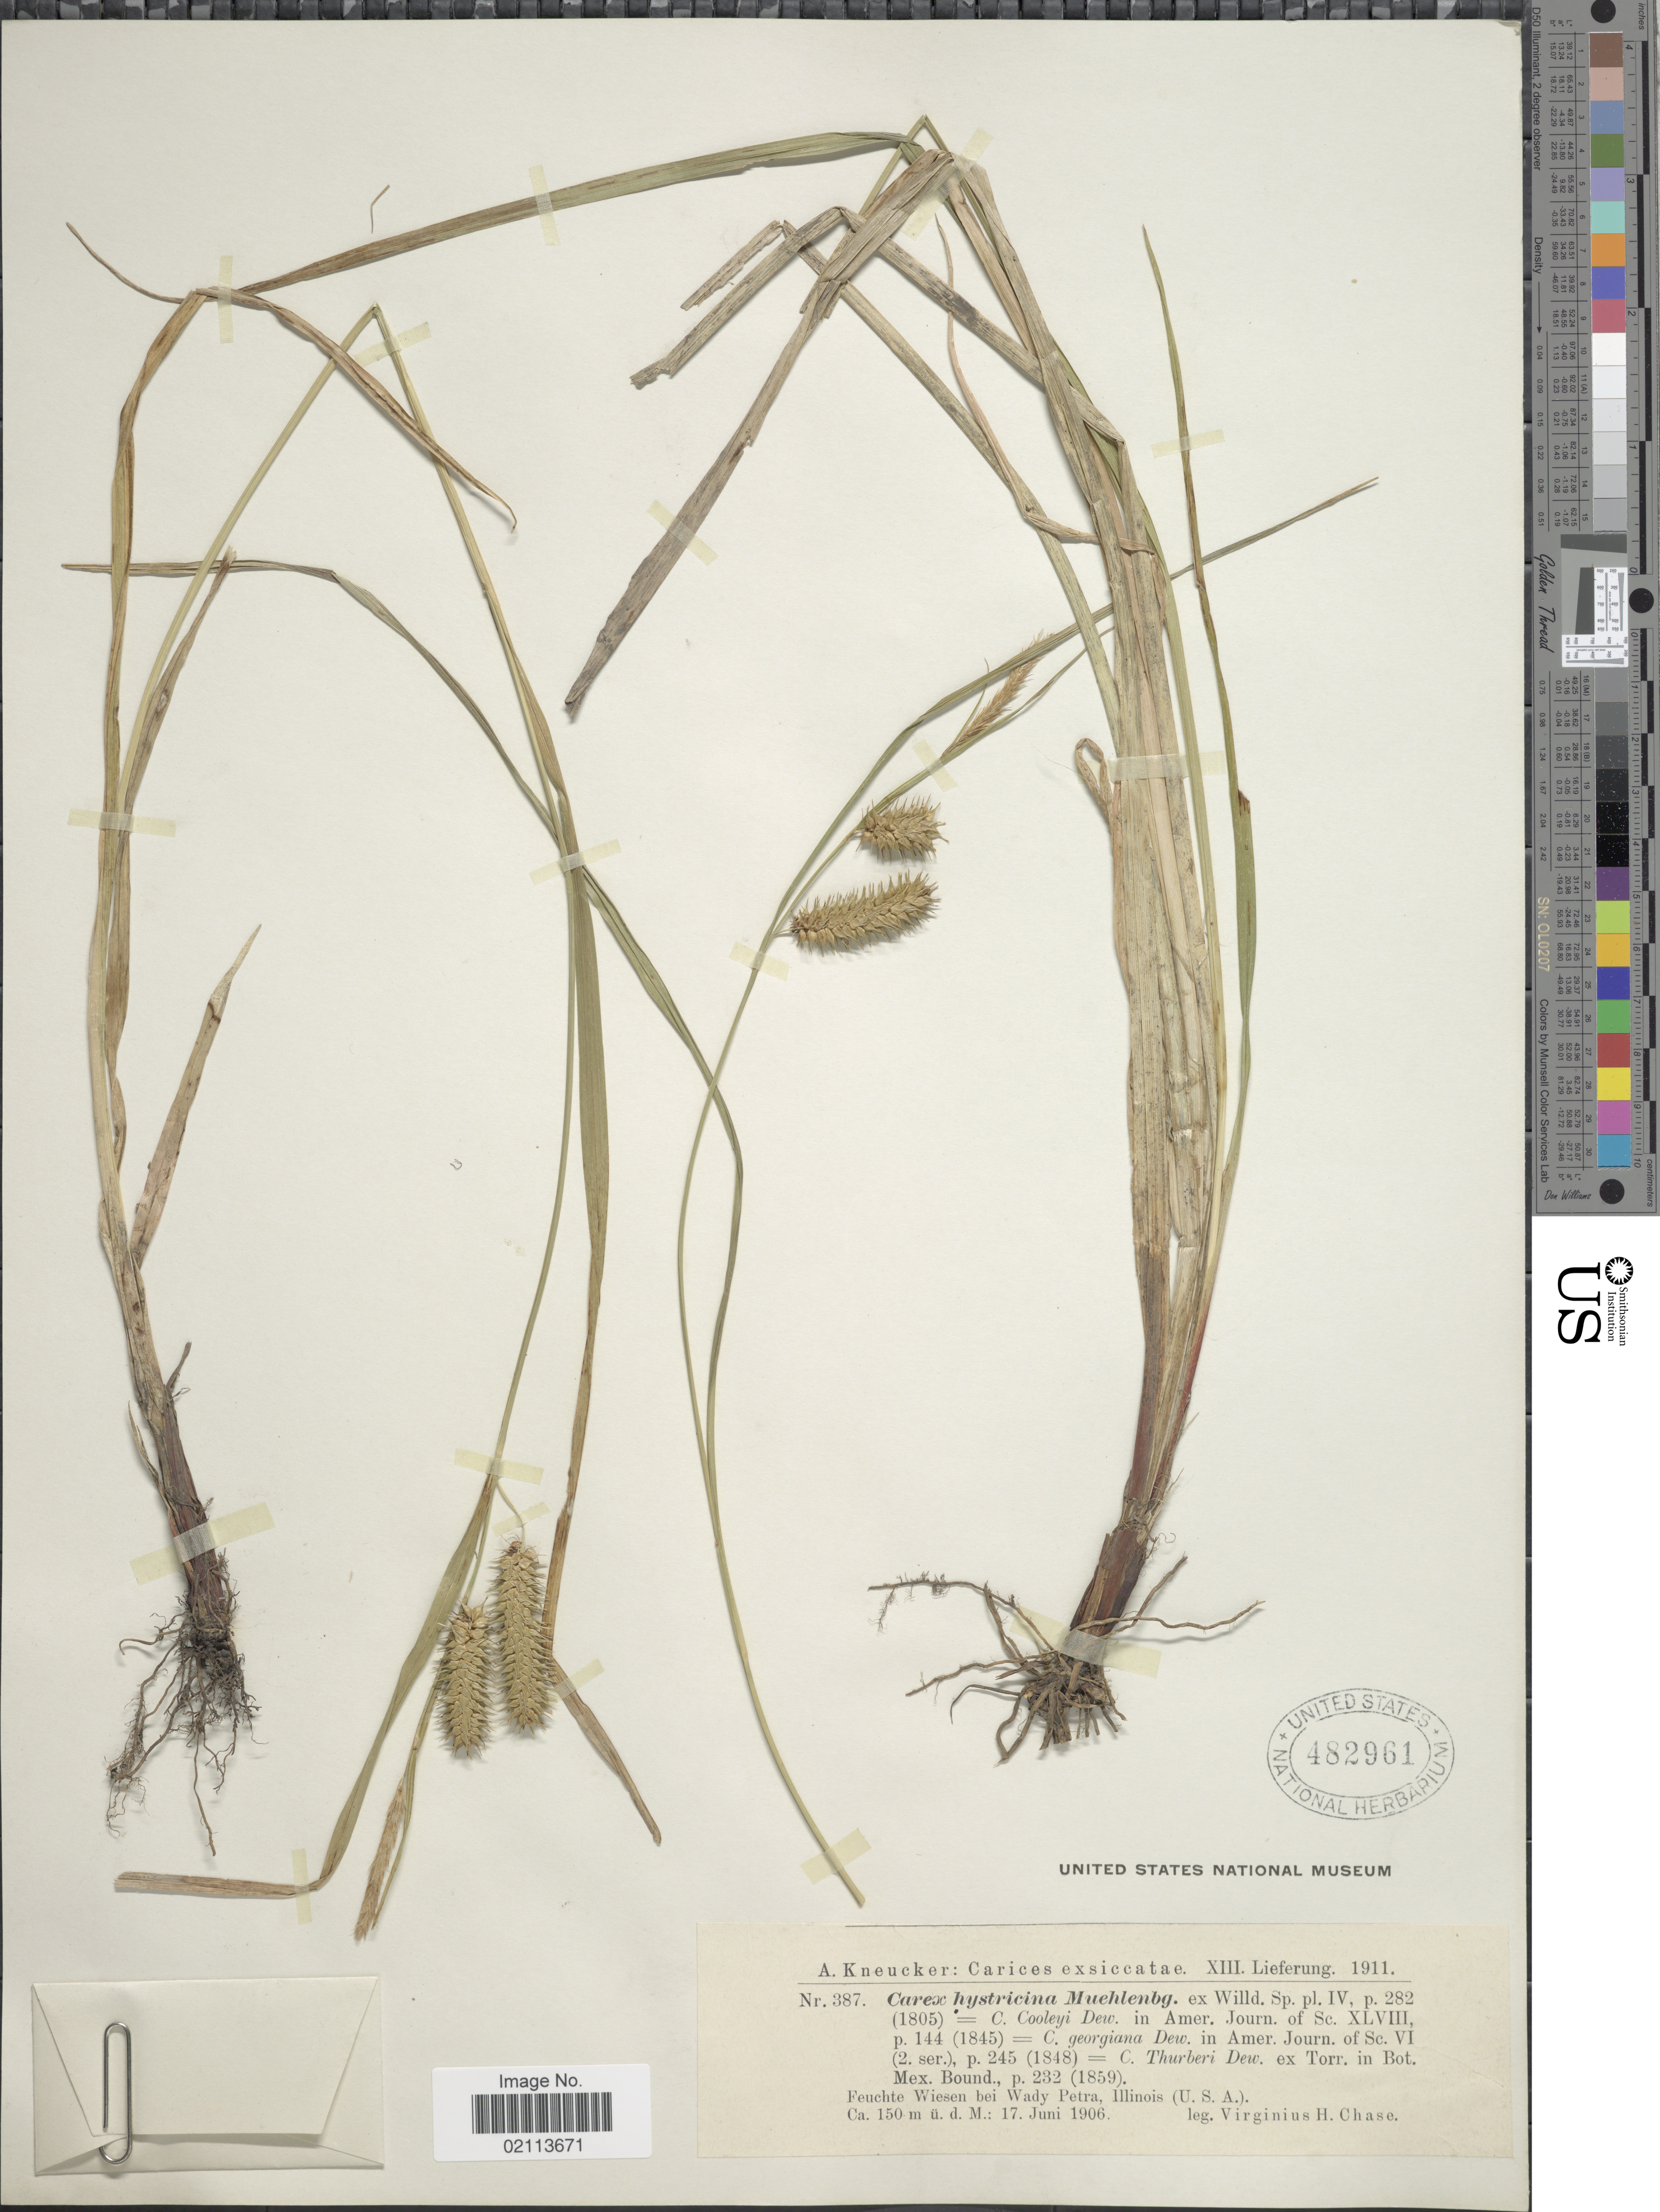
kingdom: Plantae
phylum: Tracheophyta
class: Liliopsida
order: Poales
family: Cyperaceae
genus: Carex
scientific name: Carex hystericina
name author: Muhl. ex Willd.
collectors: V. H. Chase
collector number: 387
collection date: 1906-06-17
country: United States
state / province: Illinois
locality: Feuchte Wiesen bei Wady Petra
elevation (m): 150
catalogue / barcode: US 482961